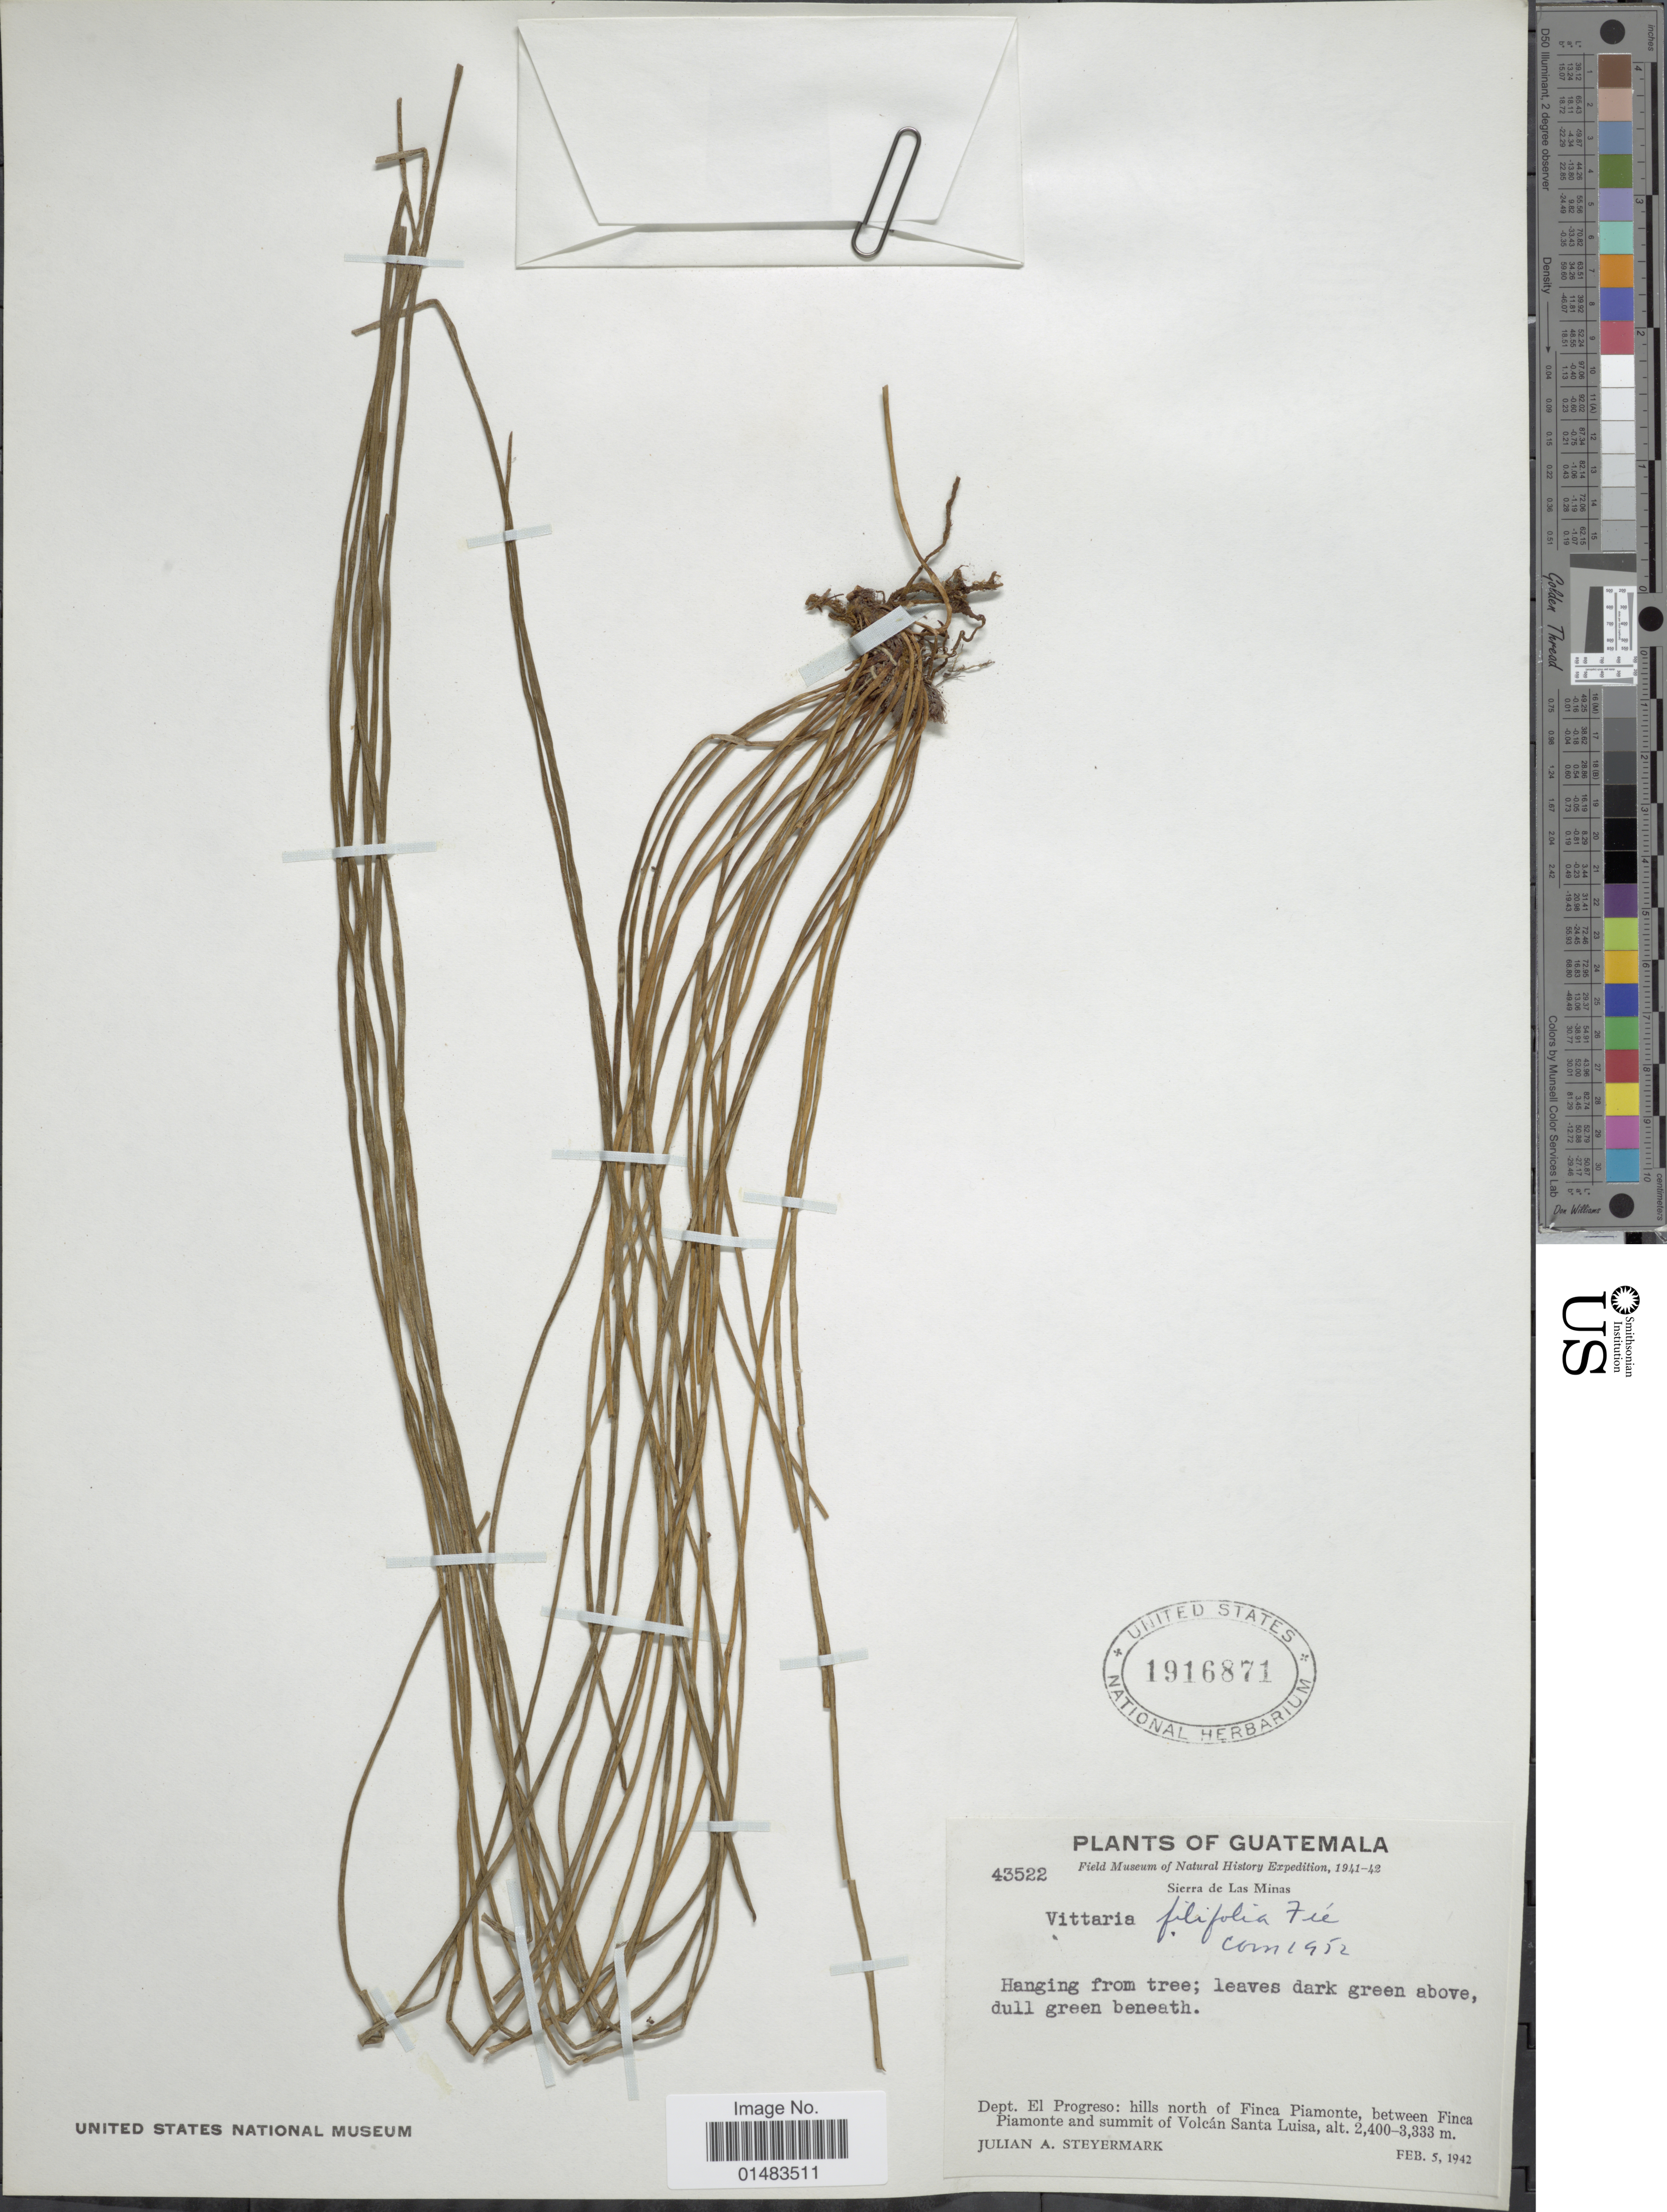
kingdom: Plantae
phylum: Tracheophyta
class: Polypodiopsida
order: Polypodiales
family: Pteridaceae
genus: Vittaria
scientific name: Vittaria graminifolia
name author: Kaulf.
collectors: J. Steyermark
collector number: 43522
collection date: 1941-02-05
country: Guatemala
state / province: El Progreso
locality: Guatemala, hills north of Finca Piamonte, between Finca Piamonte and summit of Volcan Santa Luisa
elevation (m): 2400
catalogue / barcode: US 1916871